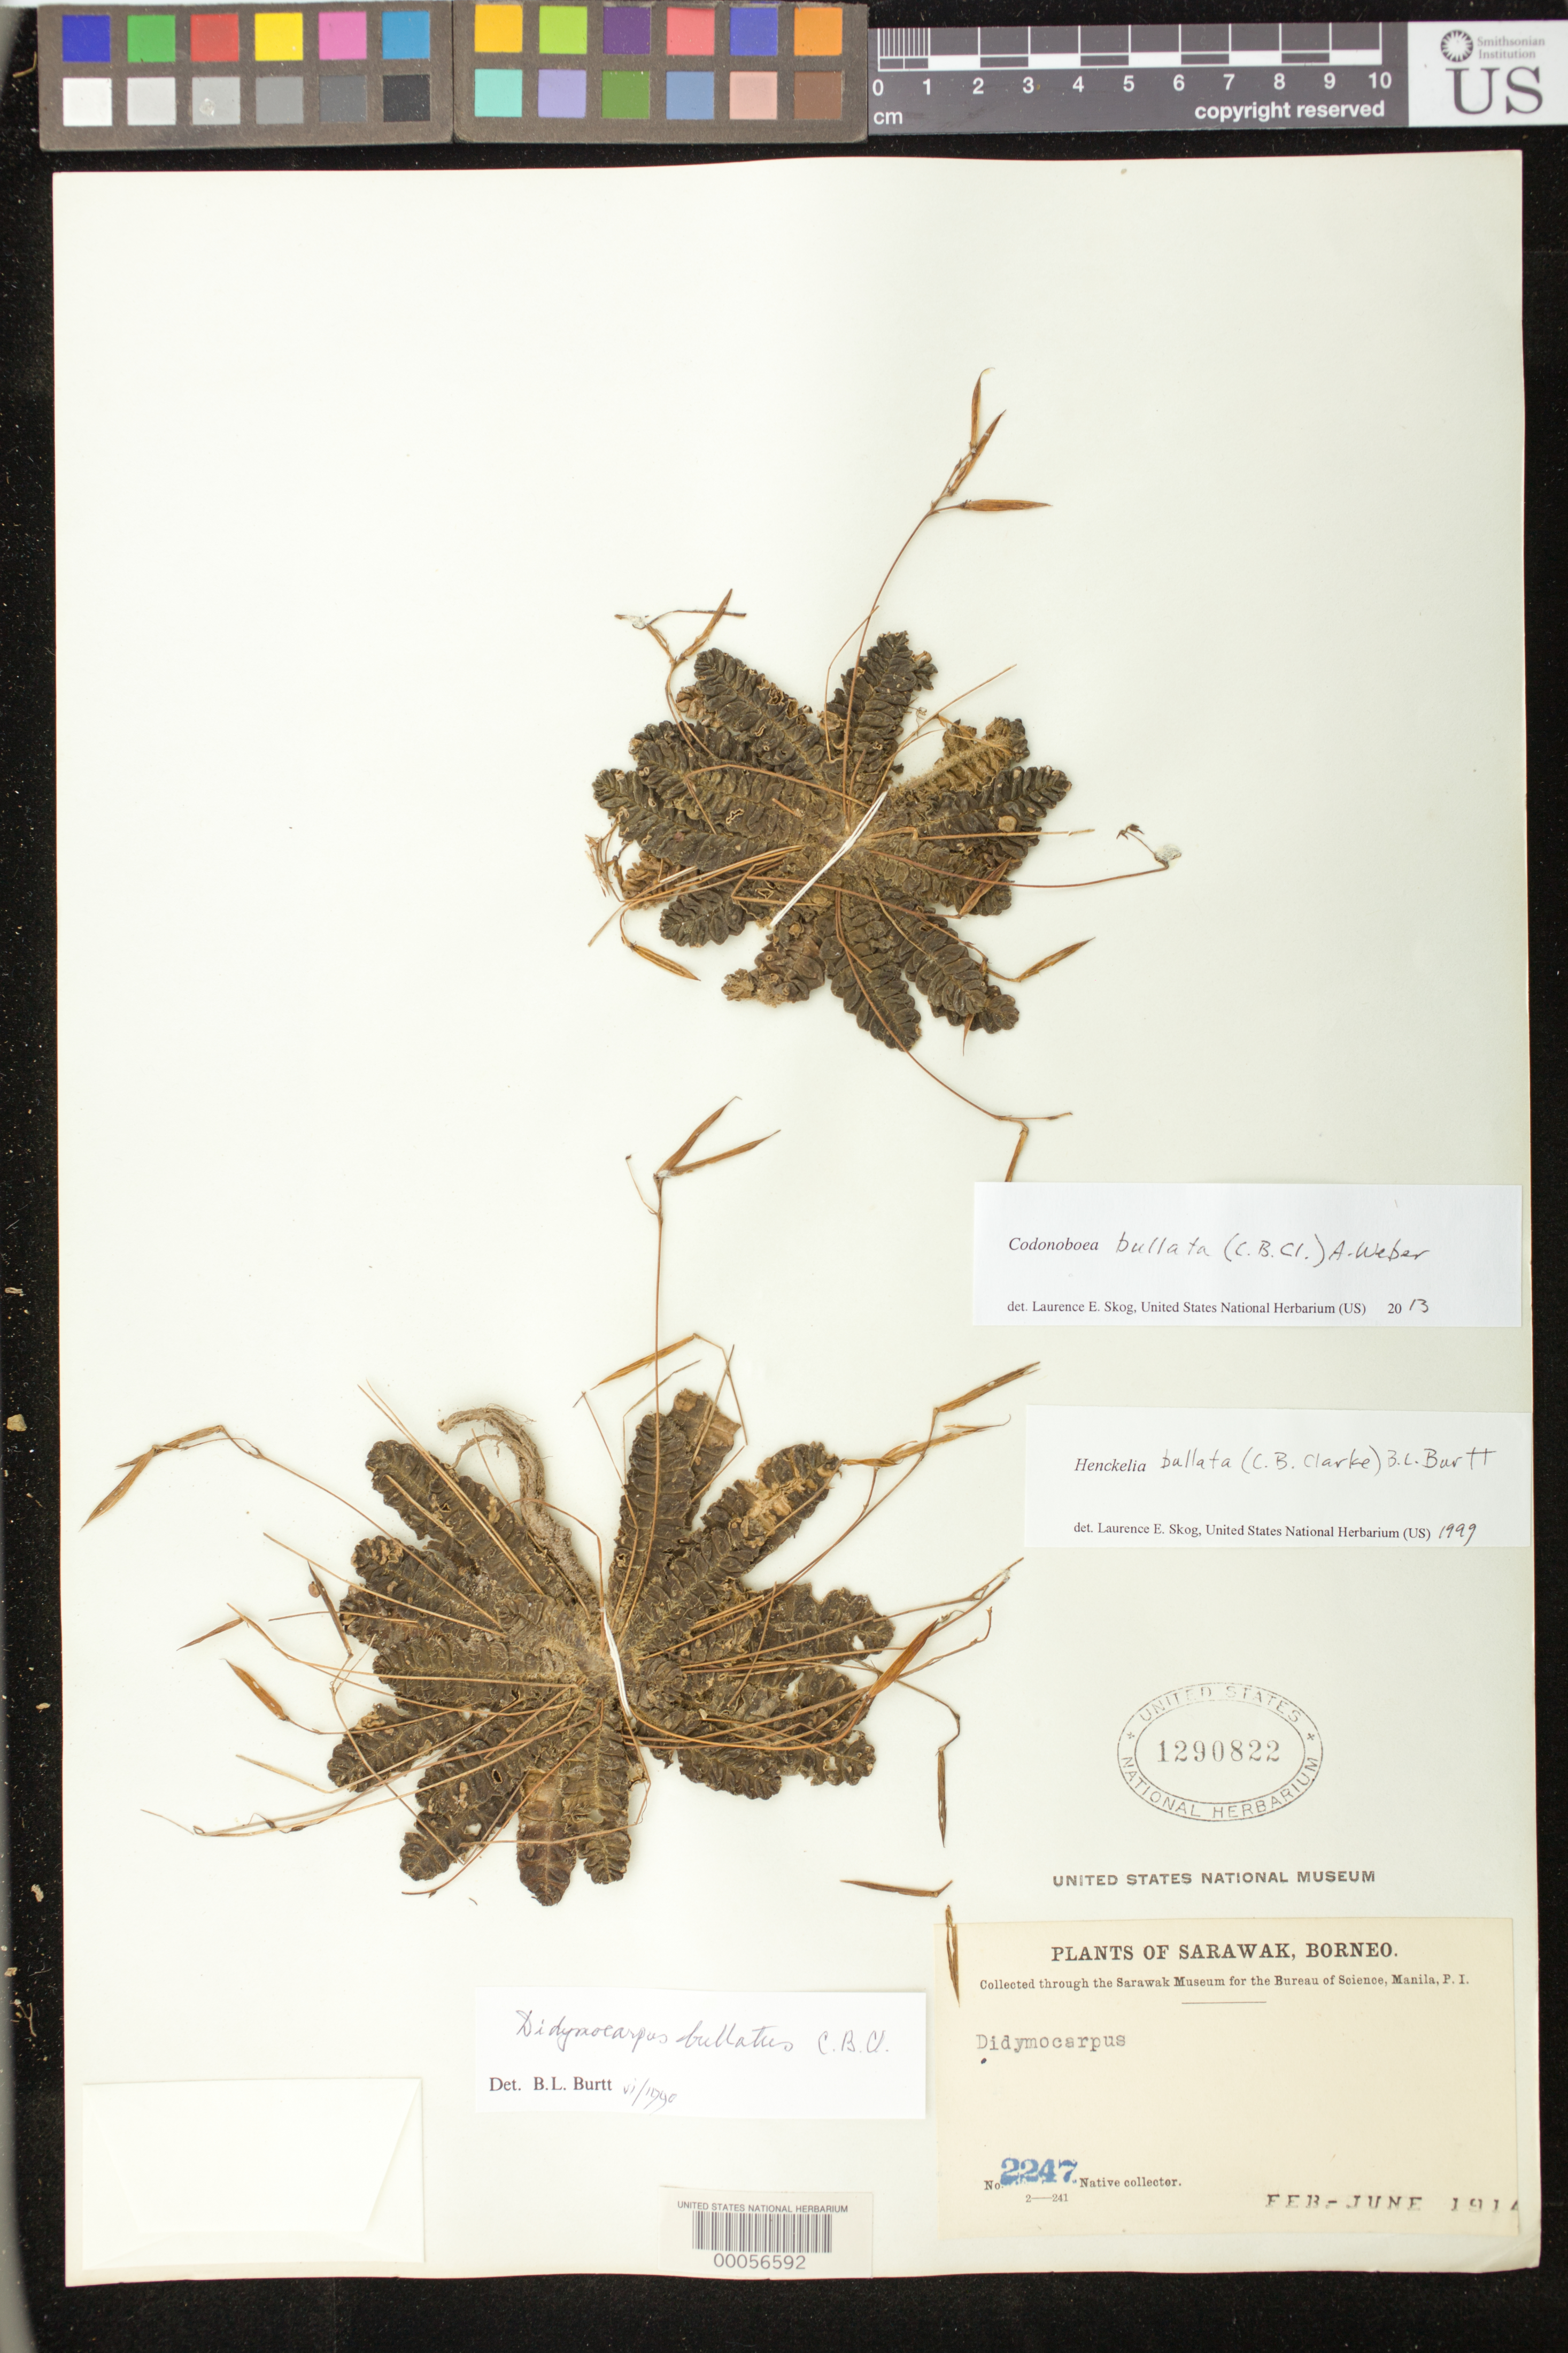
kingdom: Plantae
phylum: Tracheophyta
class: Magnoliopsida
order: Lamiales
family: Gesneriaceae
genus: Codonoboea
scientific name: Codonoboea bullata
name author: (C.B. Clarke) A. Weber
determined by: Skog, Laurence E.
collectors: Native collector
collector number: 2247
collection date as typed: Feb-Jun 1914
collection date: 1914-02/1914-06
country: Malaysia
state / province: Sarawak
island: Borneo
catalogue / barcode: US 1290822